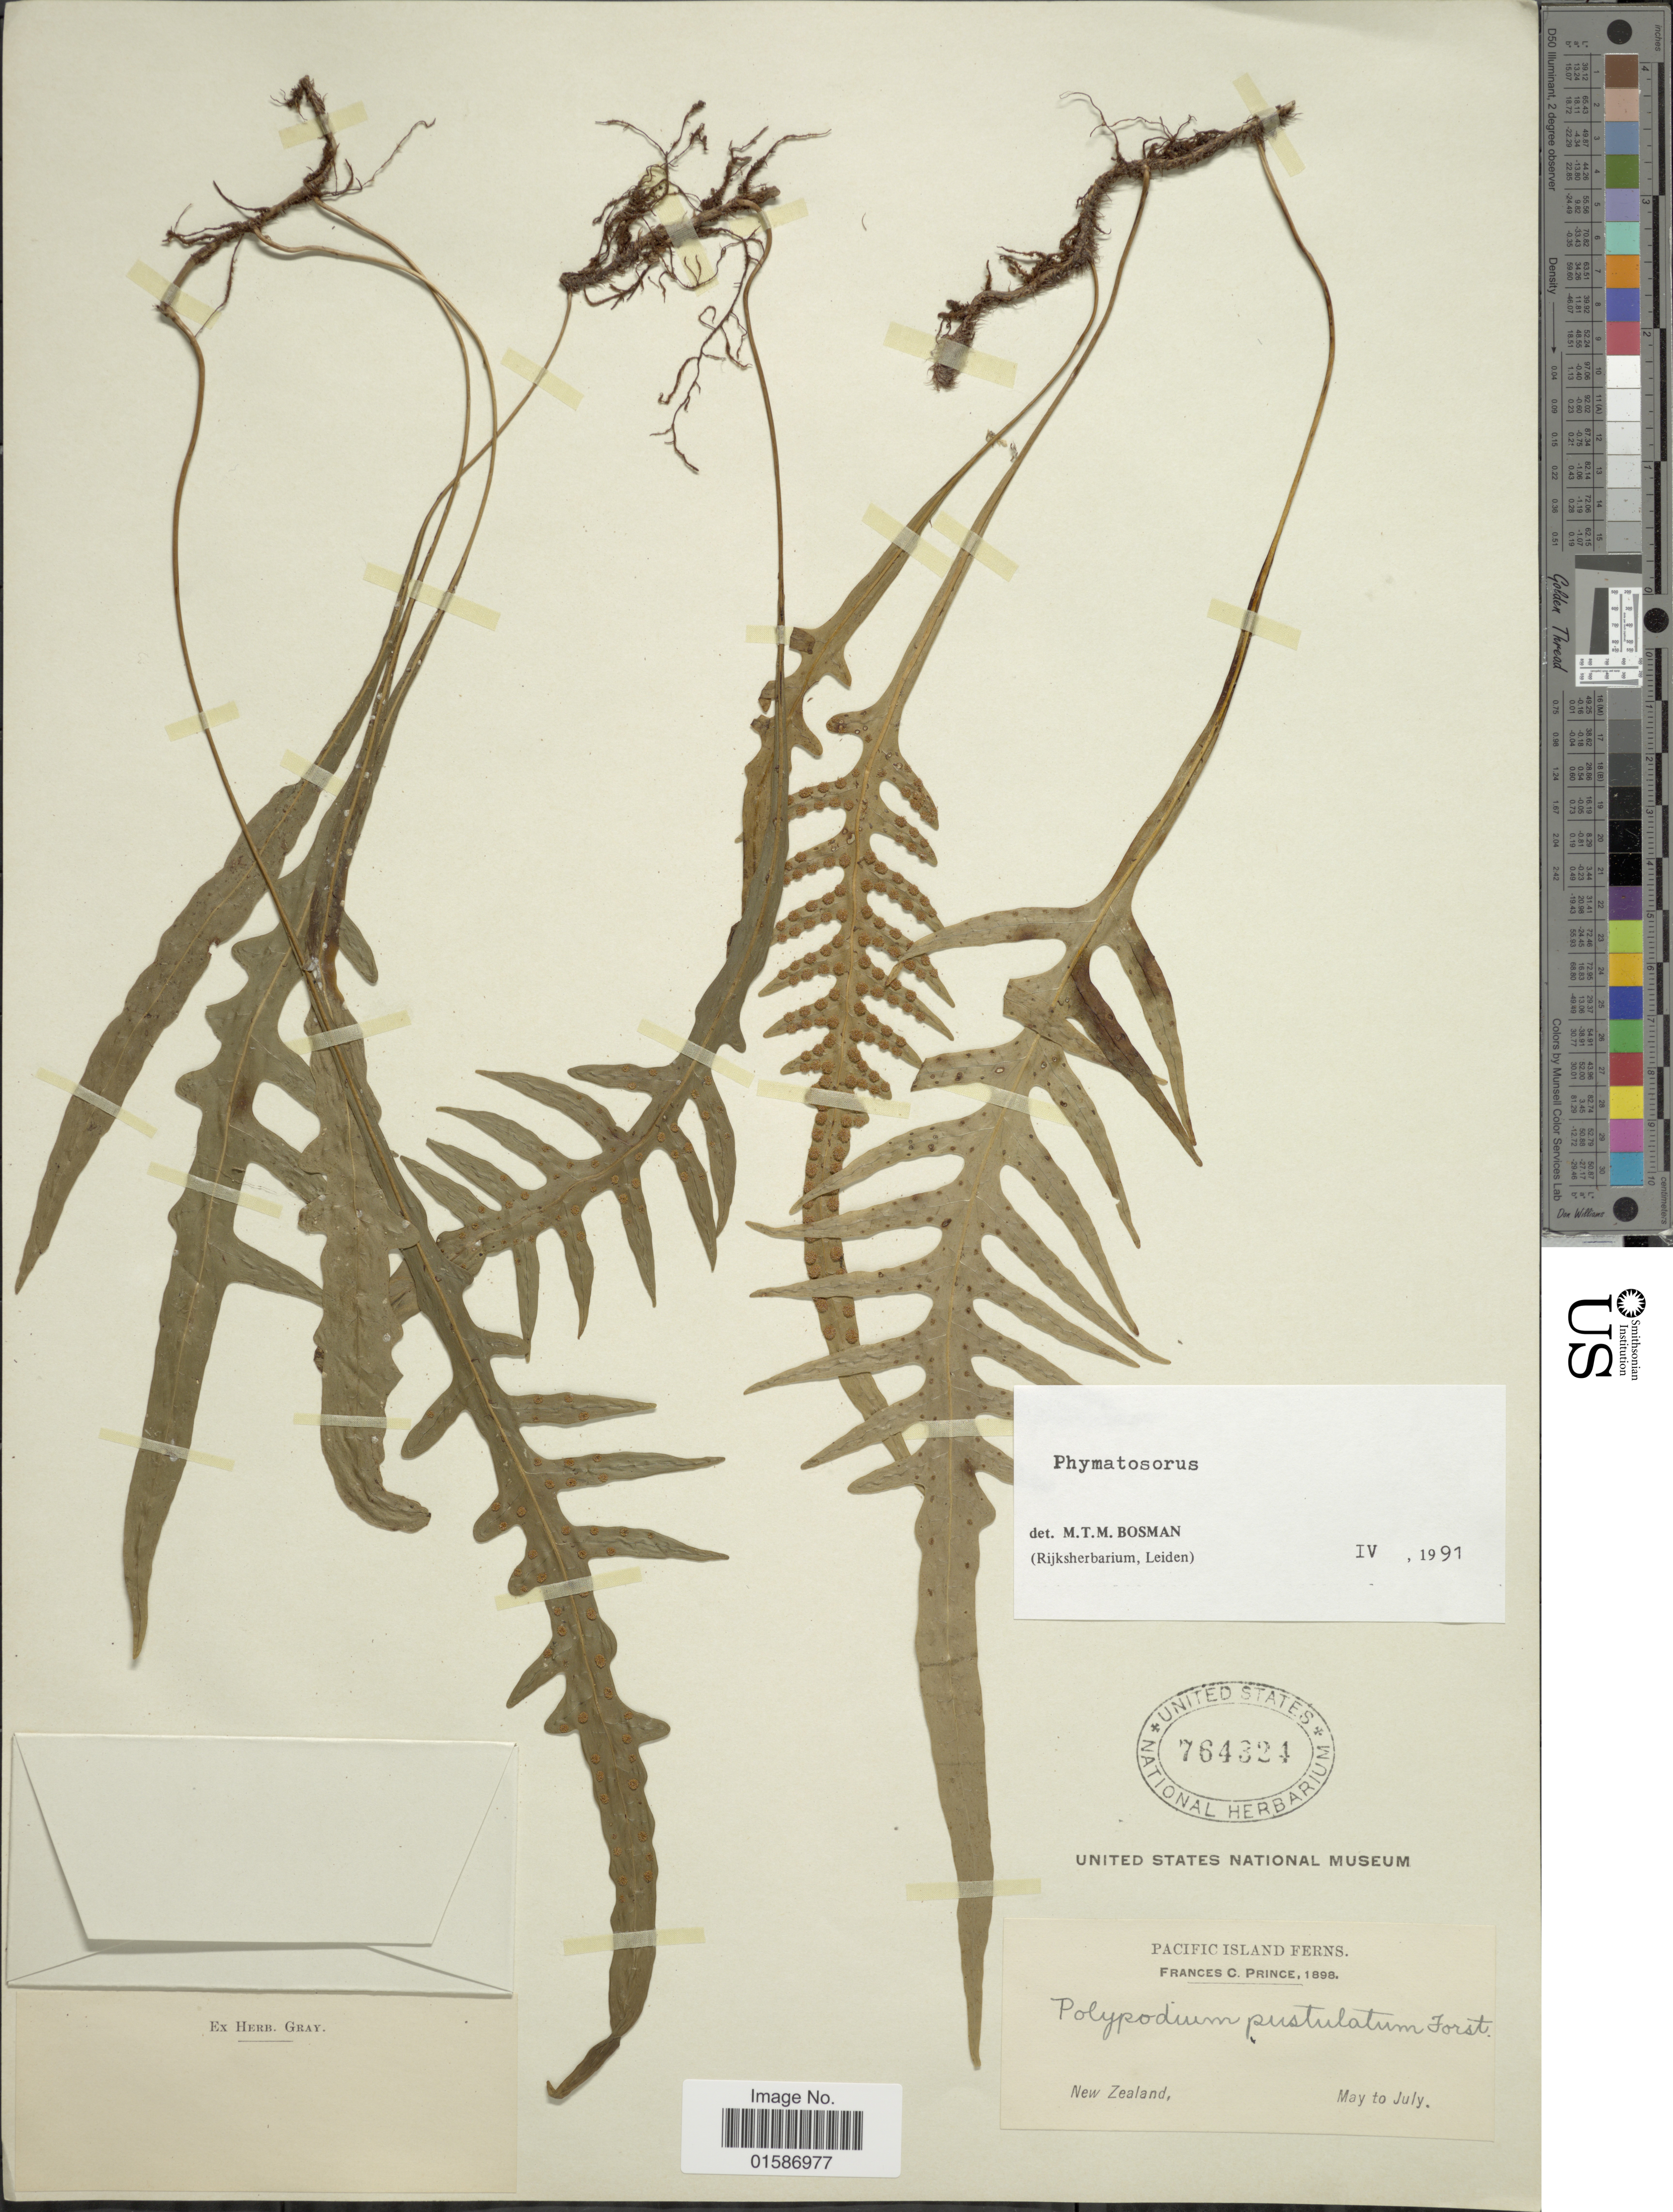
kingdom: Plantae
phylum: Tracheophyta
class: Polypodiopsida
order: Polypodiales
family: Polypodiaceae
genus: Microsorum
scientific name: Microsorum scandens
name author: Tindale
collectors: F. Prince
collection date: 1898-05/1898-07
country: New Zealand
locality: Pacific Island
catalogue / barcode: US 764324